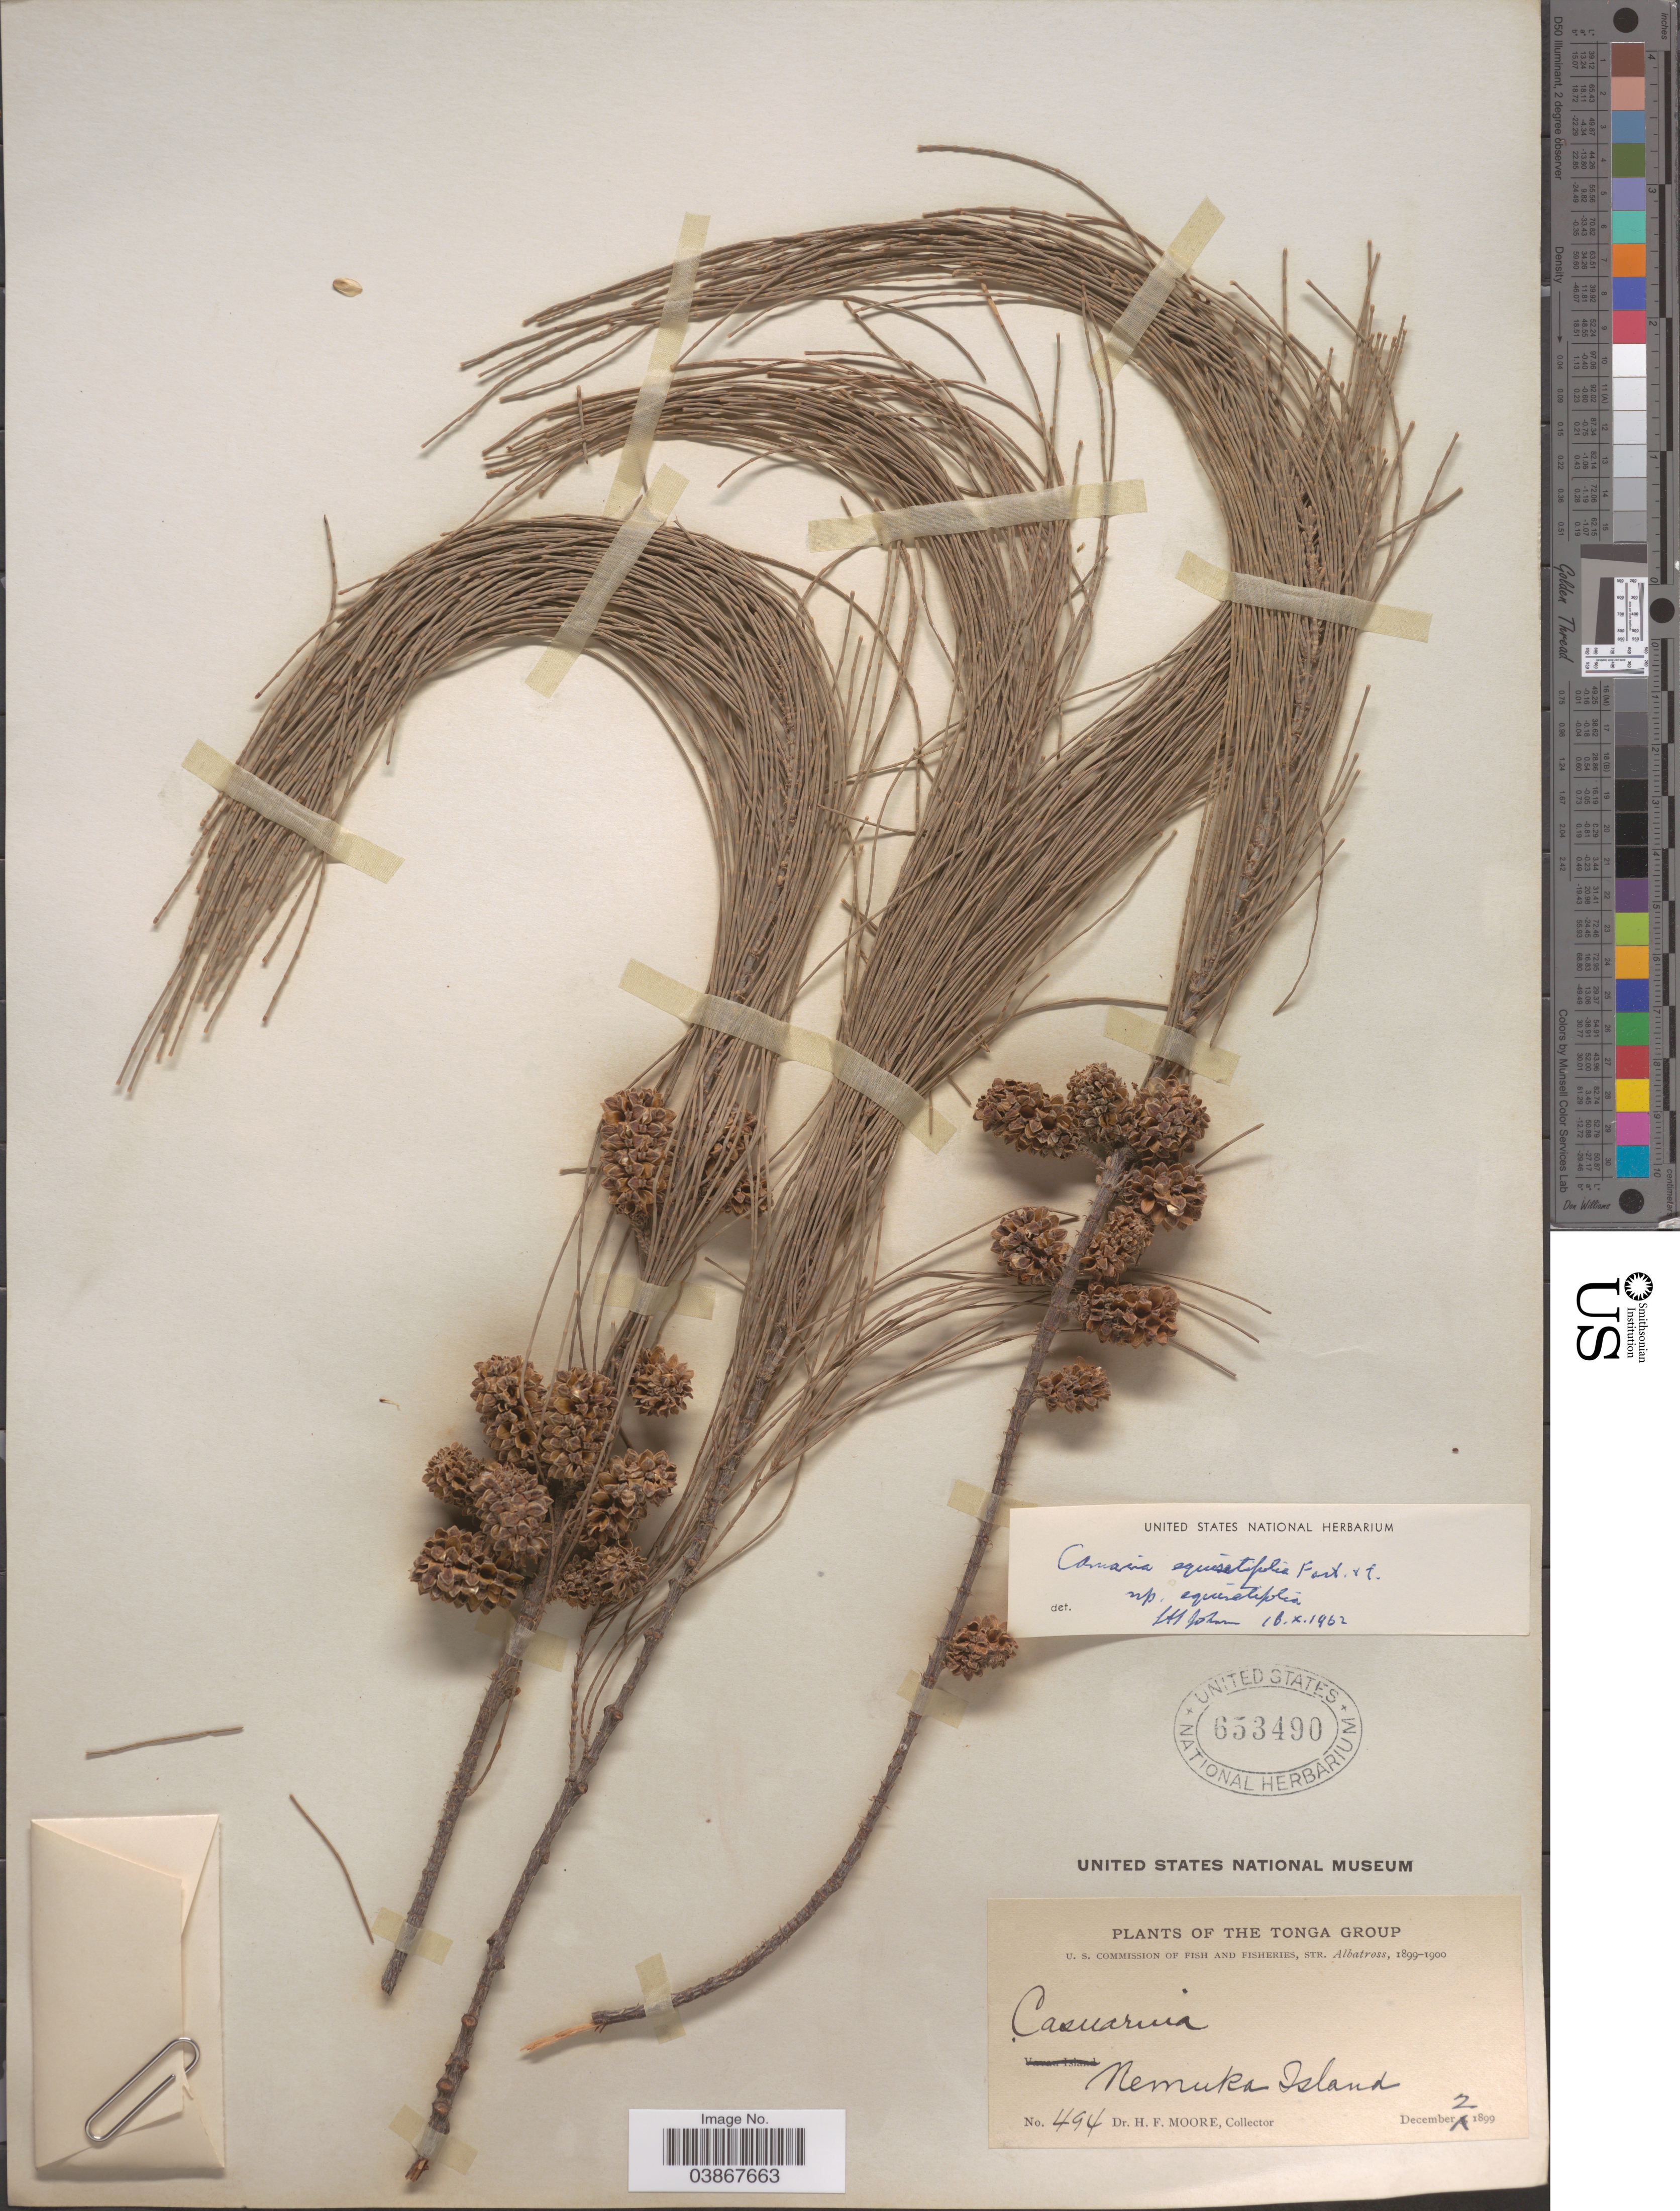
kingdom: Plantae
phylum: Tracheophyta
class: Magnoliopsida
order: Fagales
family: Casuarinaceae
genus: Casuarina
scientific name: Casuarina equisetifolia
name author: L.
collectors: H. F. Moore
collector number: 494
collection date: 1899-12-02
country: Tonga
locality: Tonga Group. Nemuka Island.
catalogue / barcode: US 653490